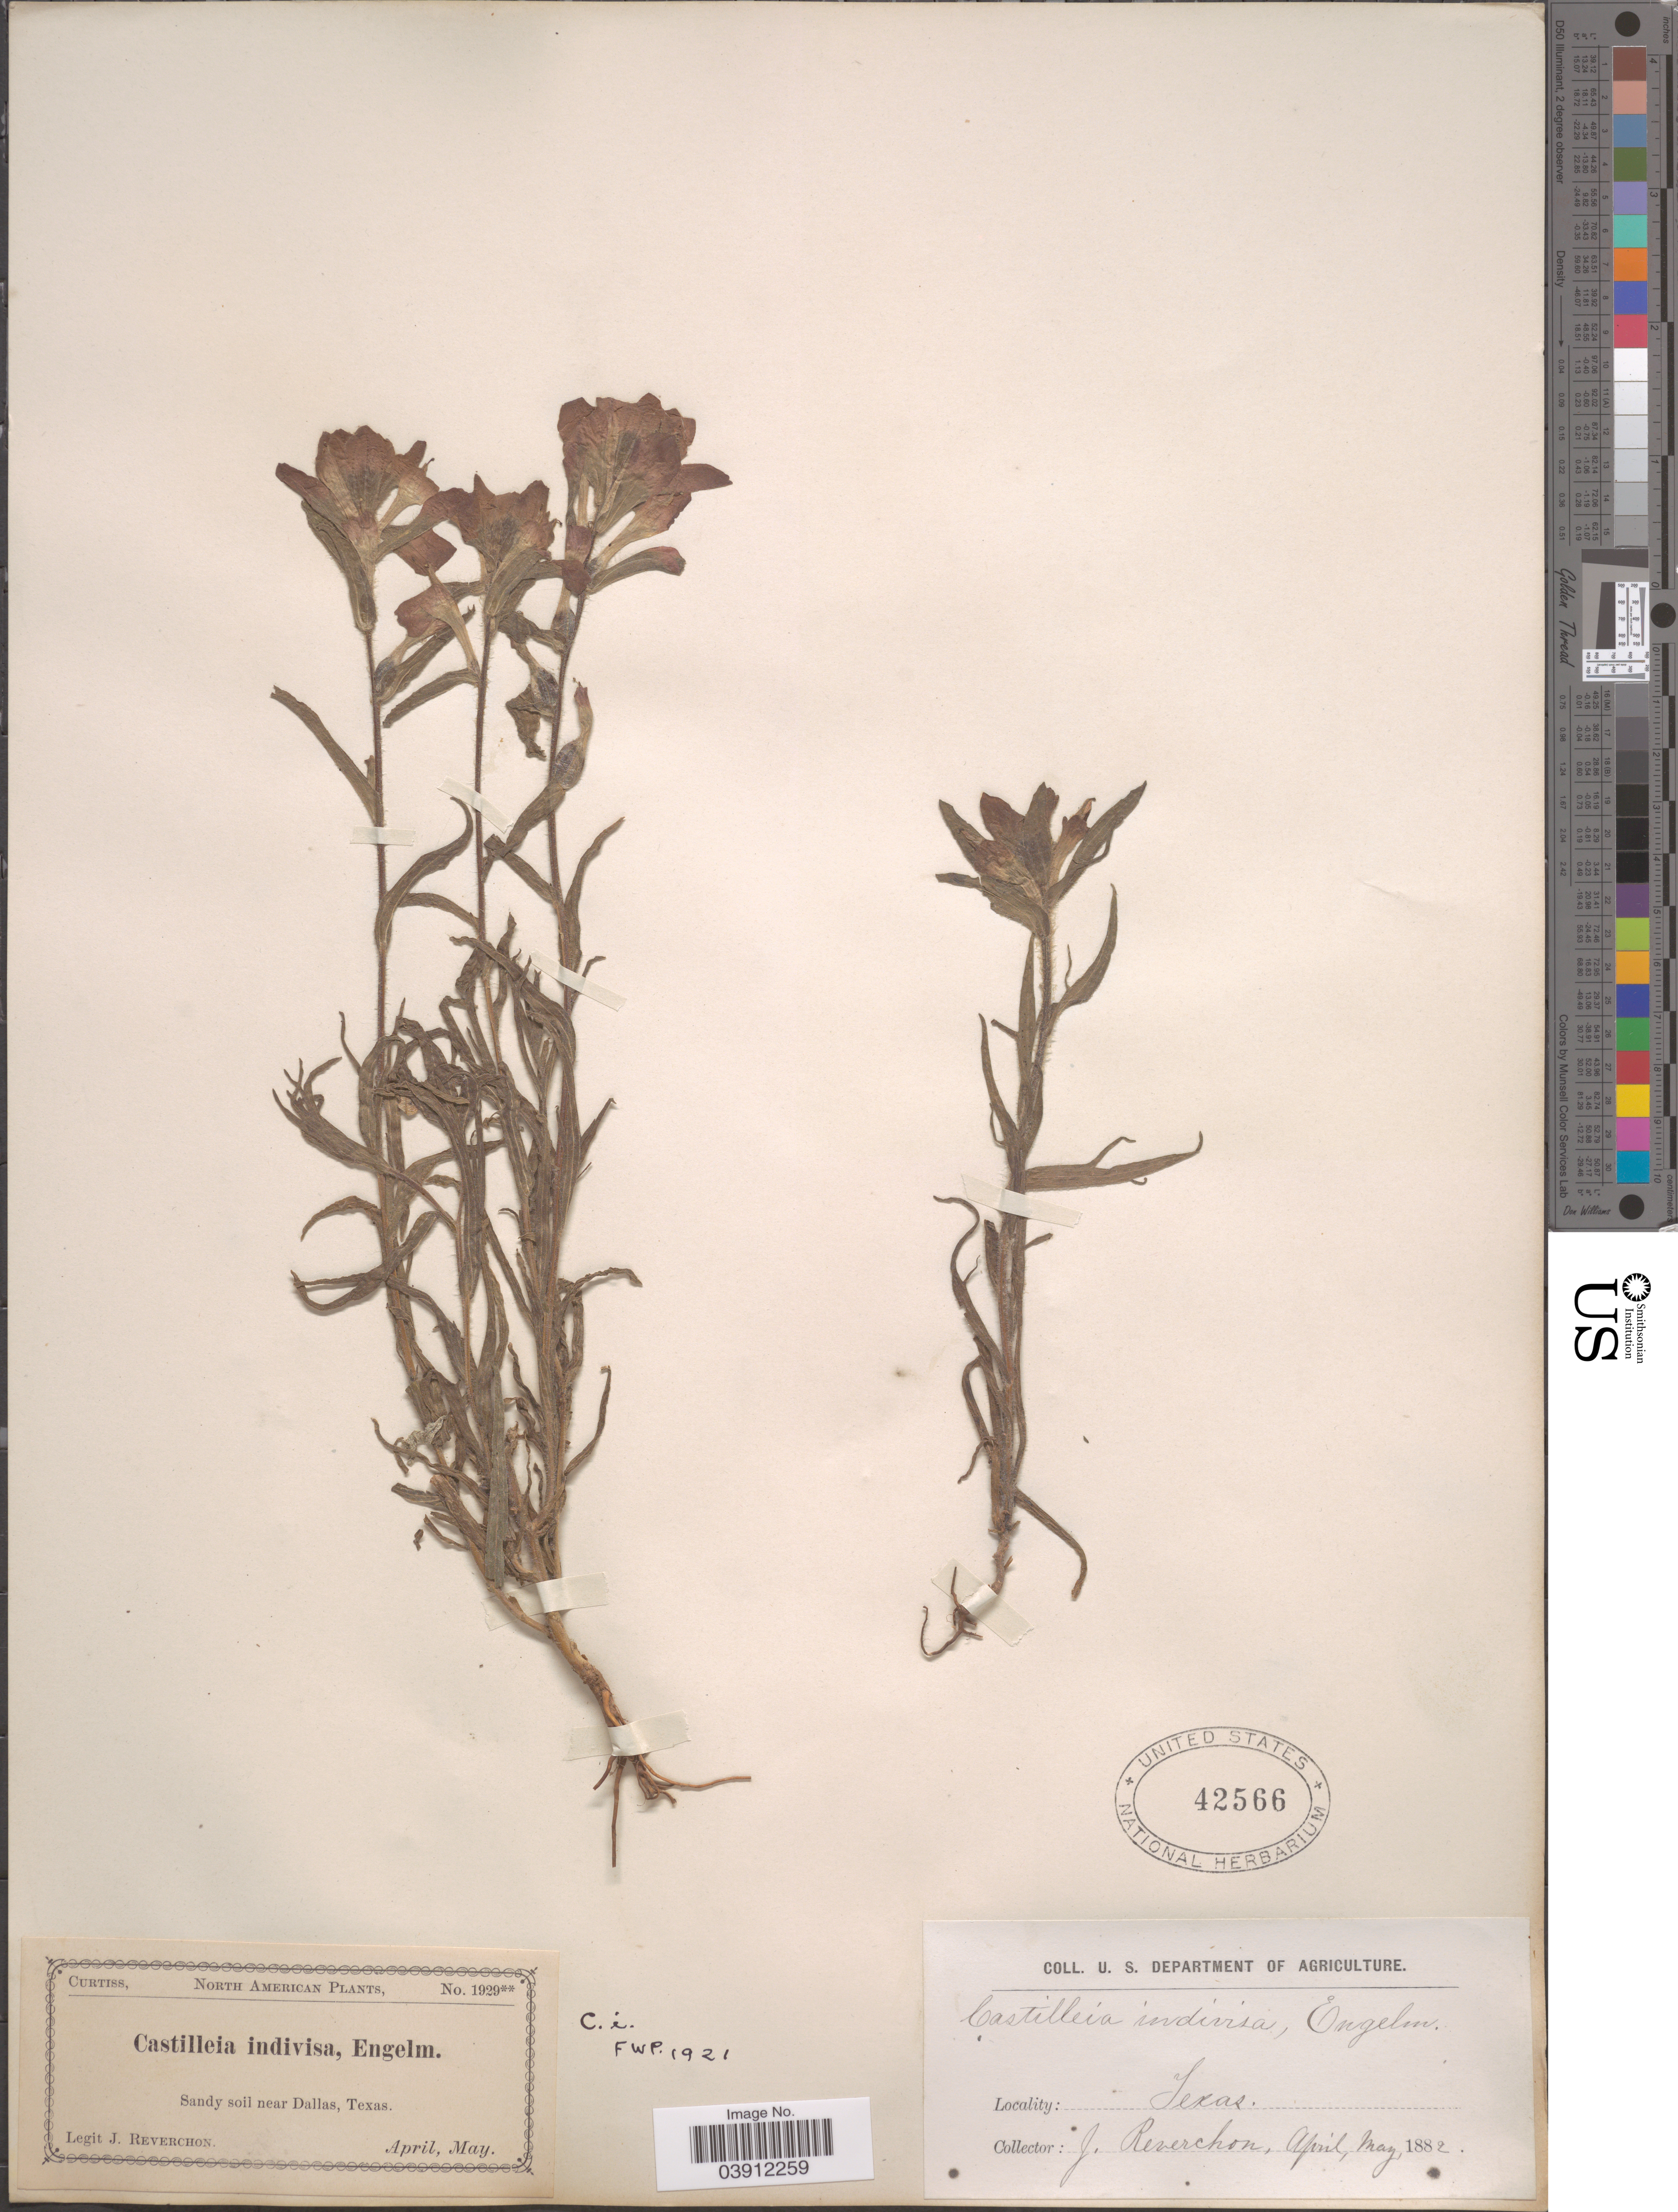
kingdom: Plantae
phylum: Tracheophyta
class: Magnoliopsida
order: Lamiales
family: Orobanchaceae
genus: Castilleja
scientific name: Castilleja indivisa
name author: Engelm. in Engelm. & A. Gray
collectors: J. Reverchon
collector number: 1929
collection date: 1882-04/1882-05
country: United States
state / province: Texas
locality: Near Dallas.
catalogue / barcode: US 42566